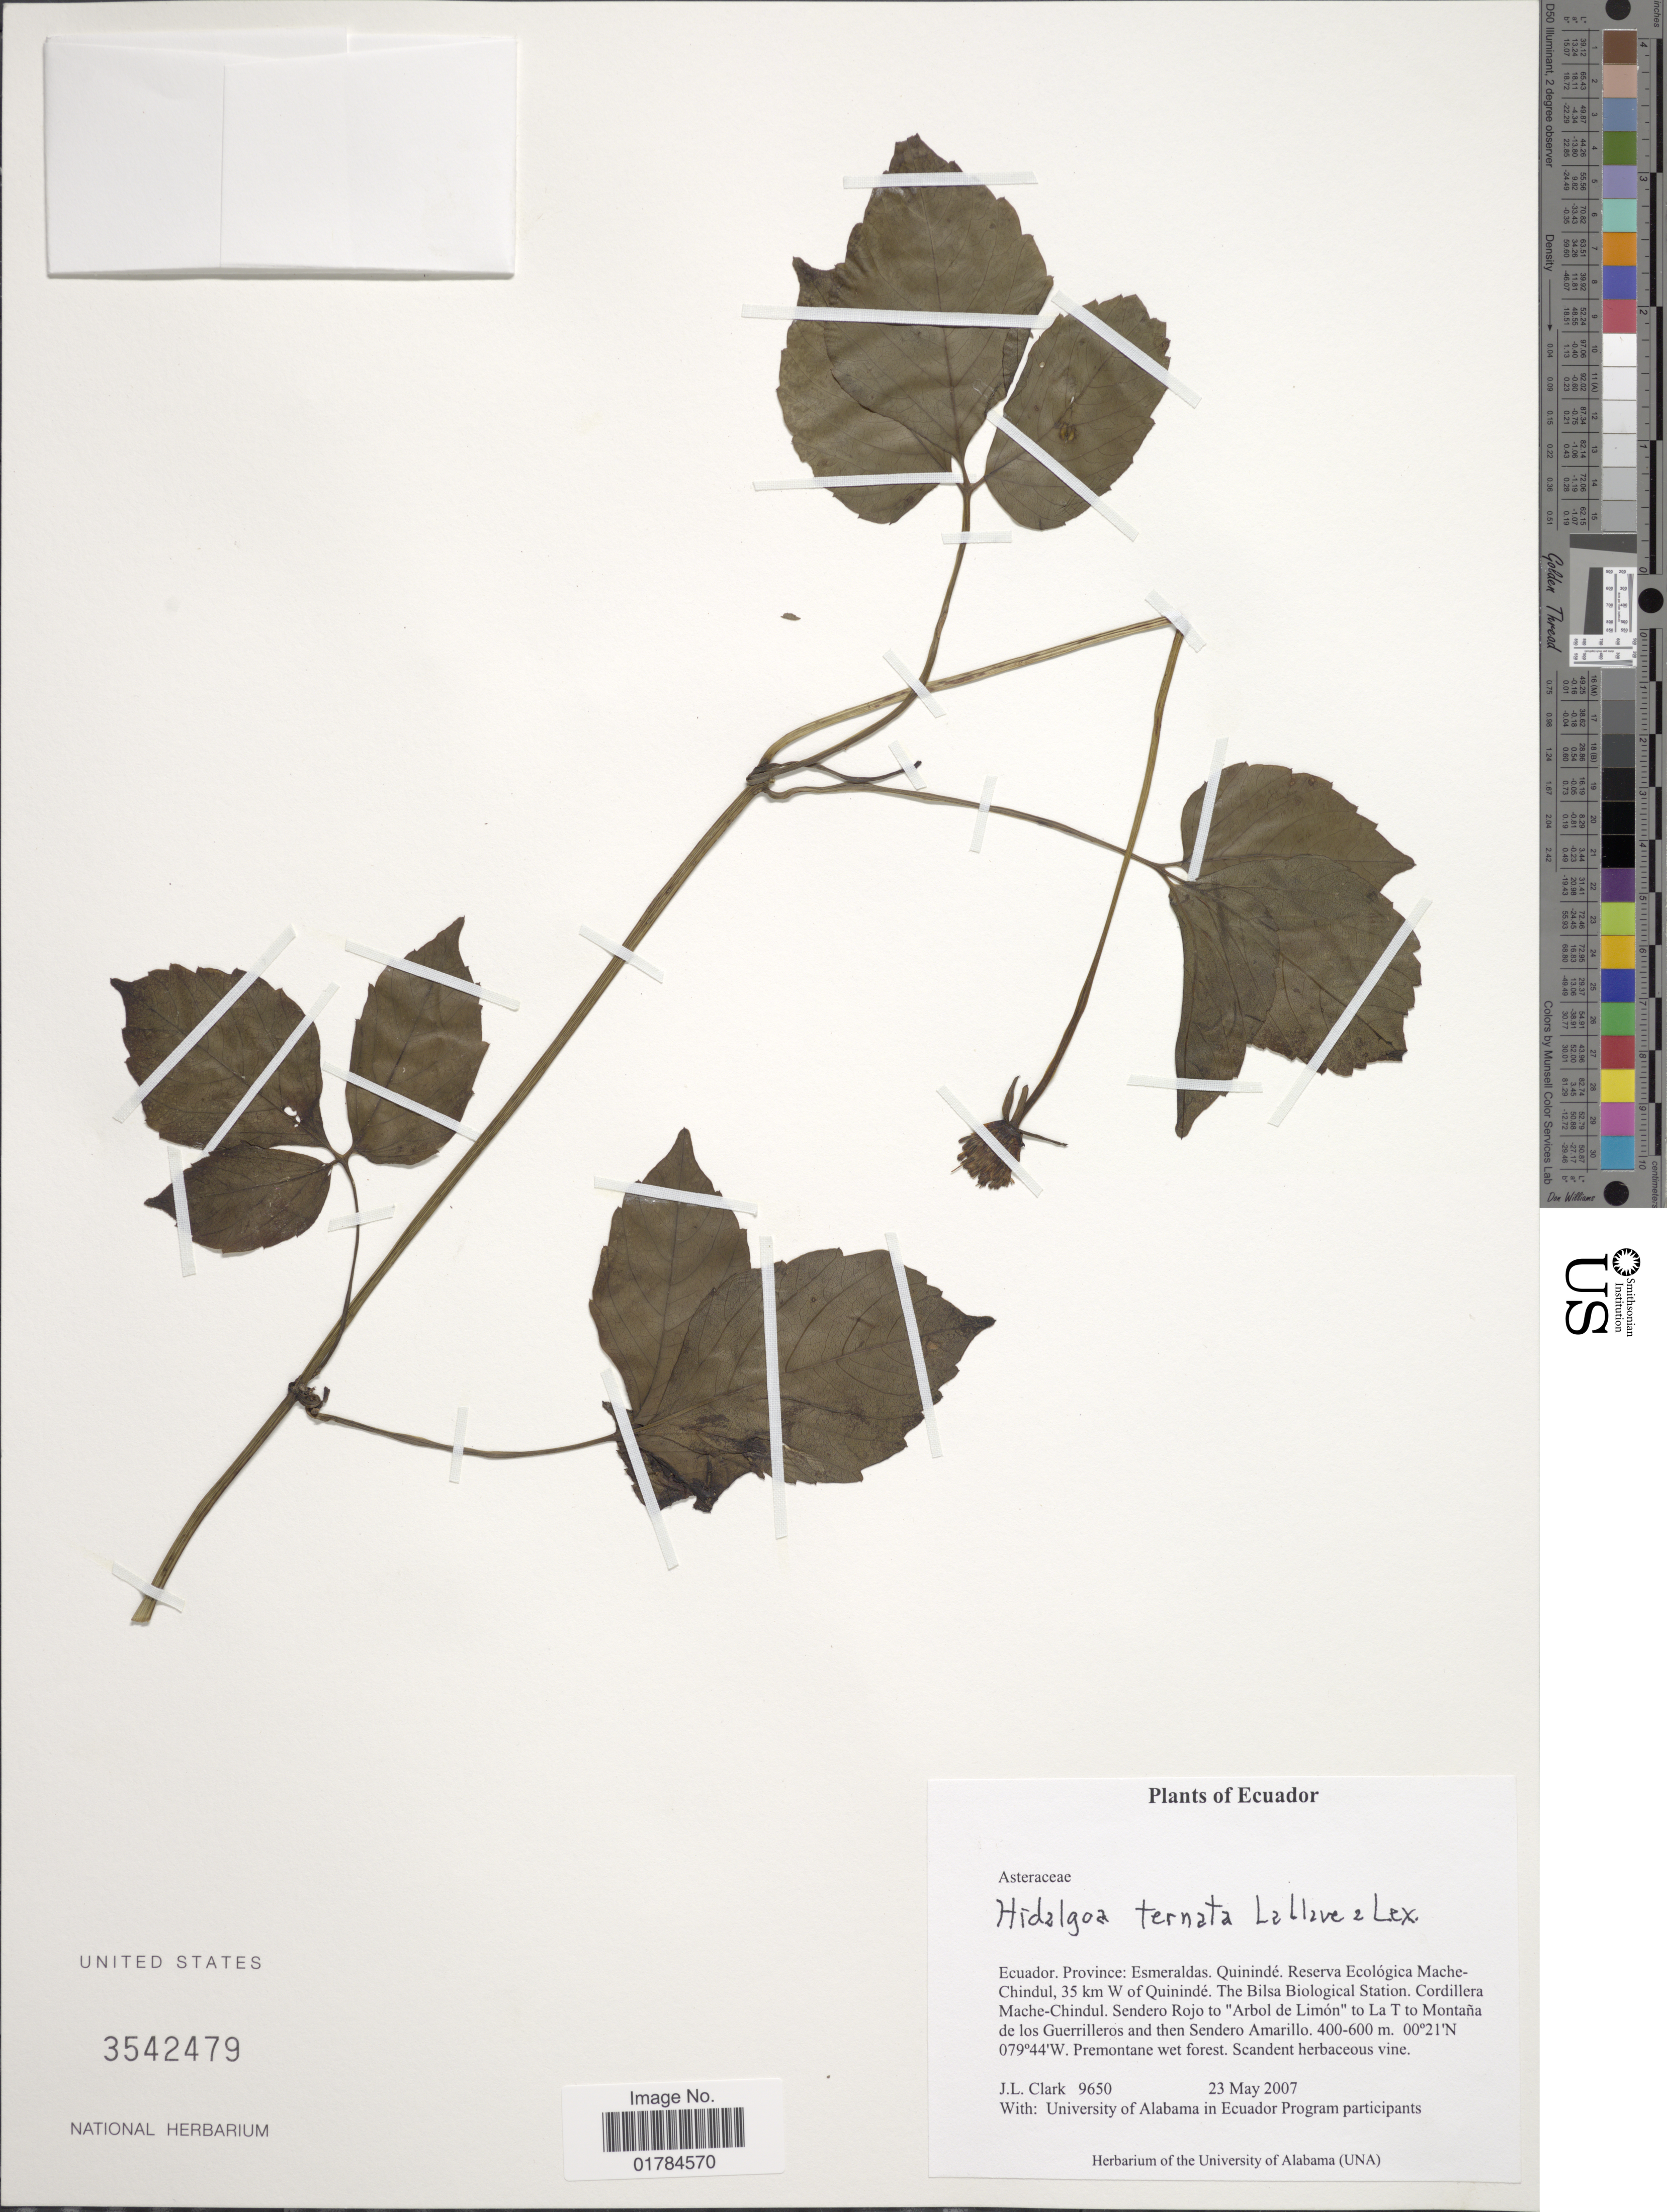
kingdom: Plantae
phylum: Tracheophyta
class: Magnoliopsida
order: Asterales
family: Asteraceae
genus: Hidalgoa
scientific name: Hidalgoa ternata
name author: La Llave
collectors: J. L. Clark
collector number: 9650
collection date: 2007-05-23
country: Ecuador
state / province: Esmeraldas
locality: Quininde. Reserva Ecologica Mache-Chindul, 35 km W of Quininde. The Bilsa Biological Station. Cordillera Mache-Chindul. Sendero Rojo to "Arbol de Limon" to La T to Montana de los Guerrilleros and then Sendero Amarillo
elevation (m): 400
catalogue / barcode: US 3542479